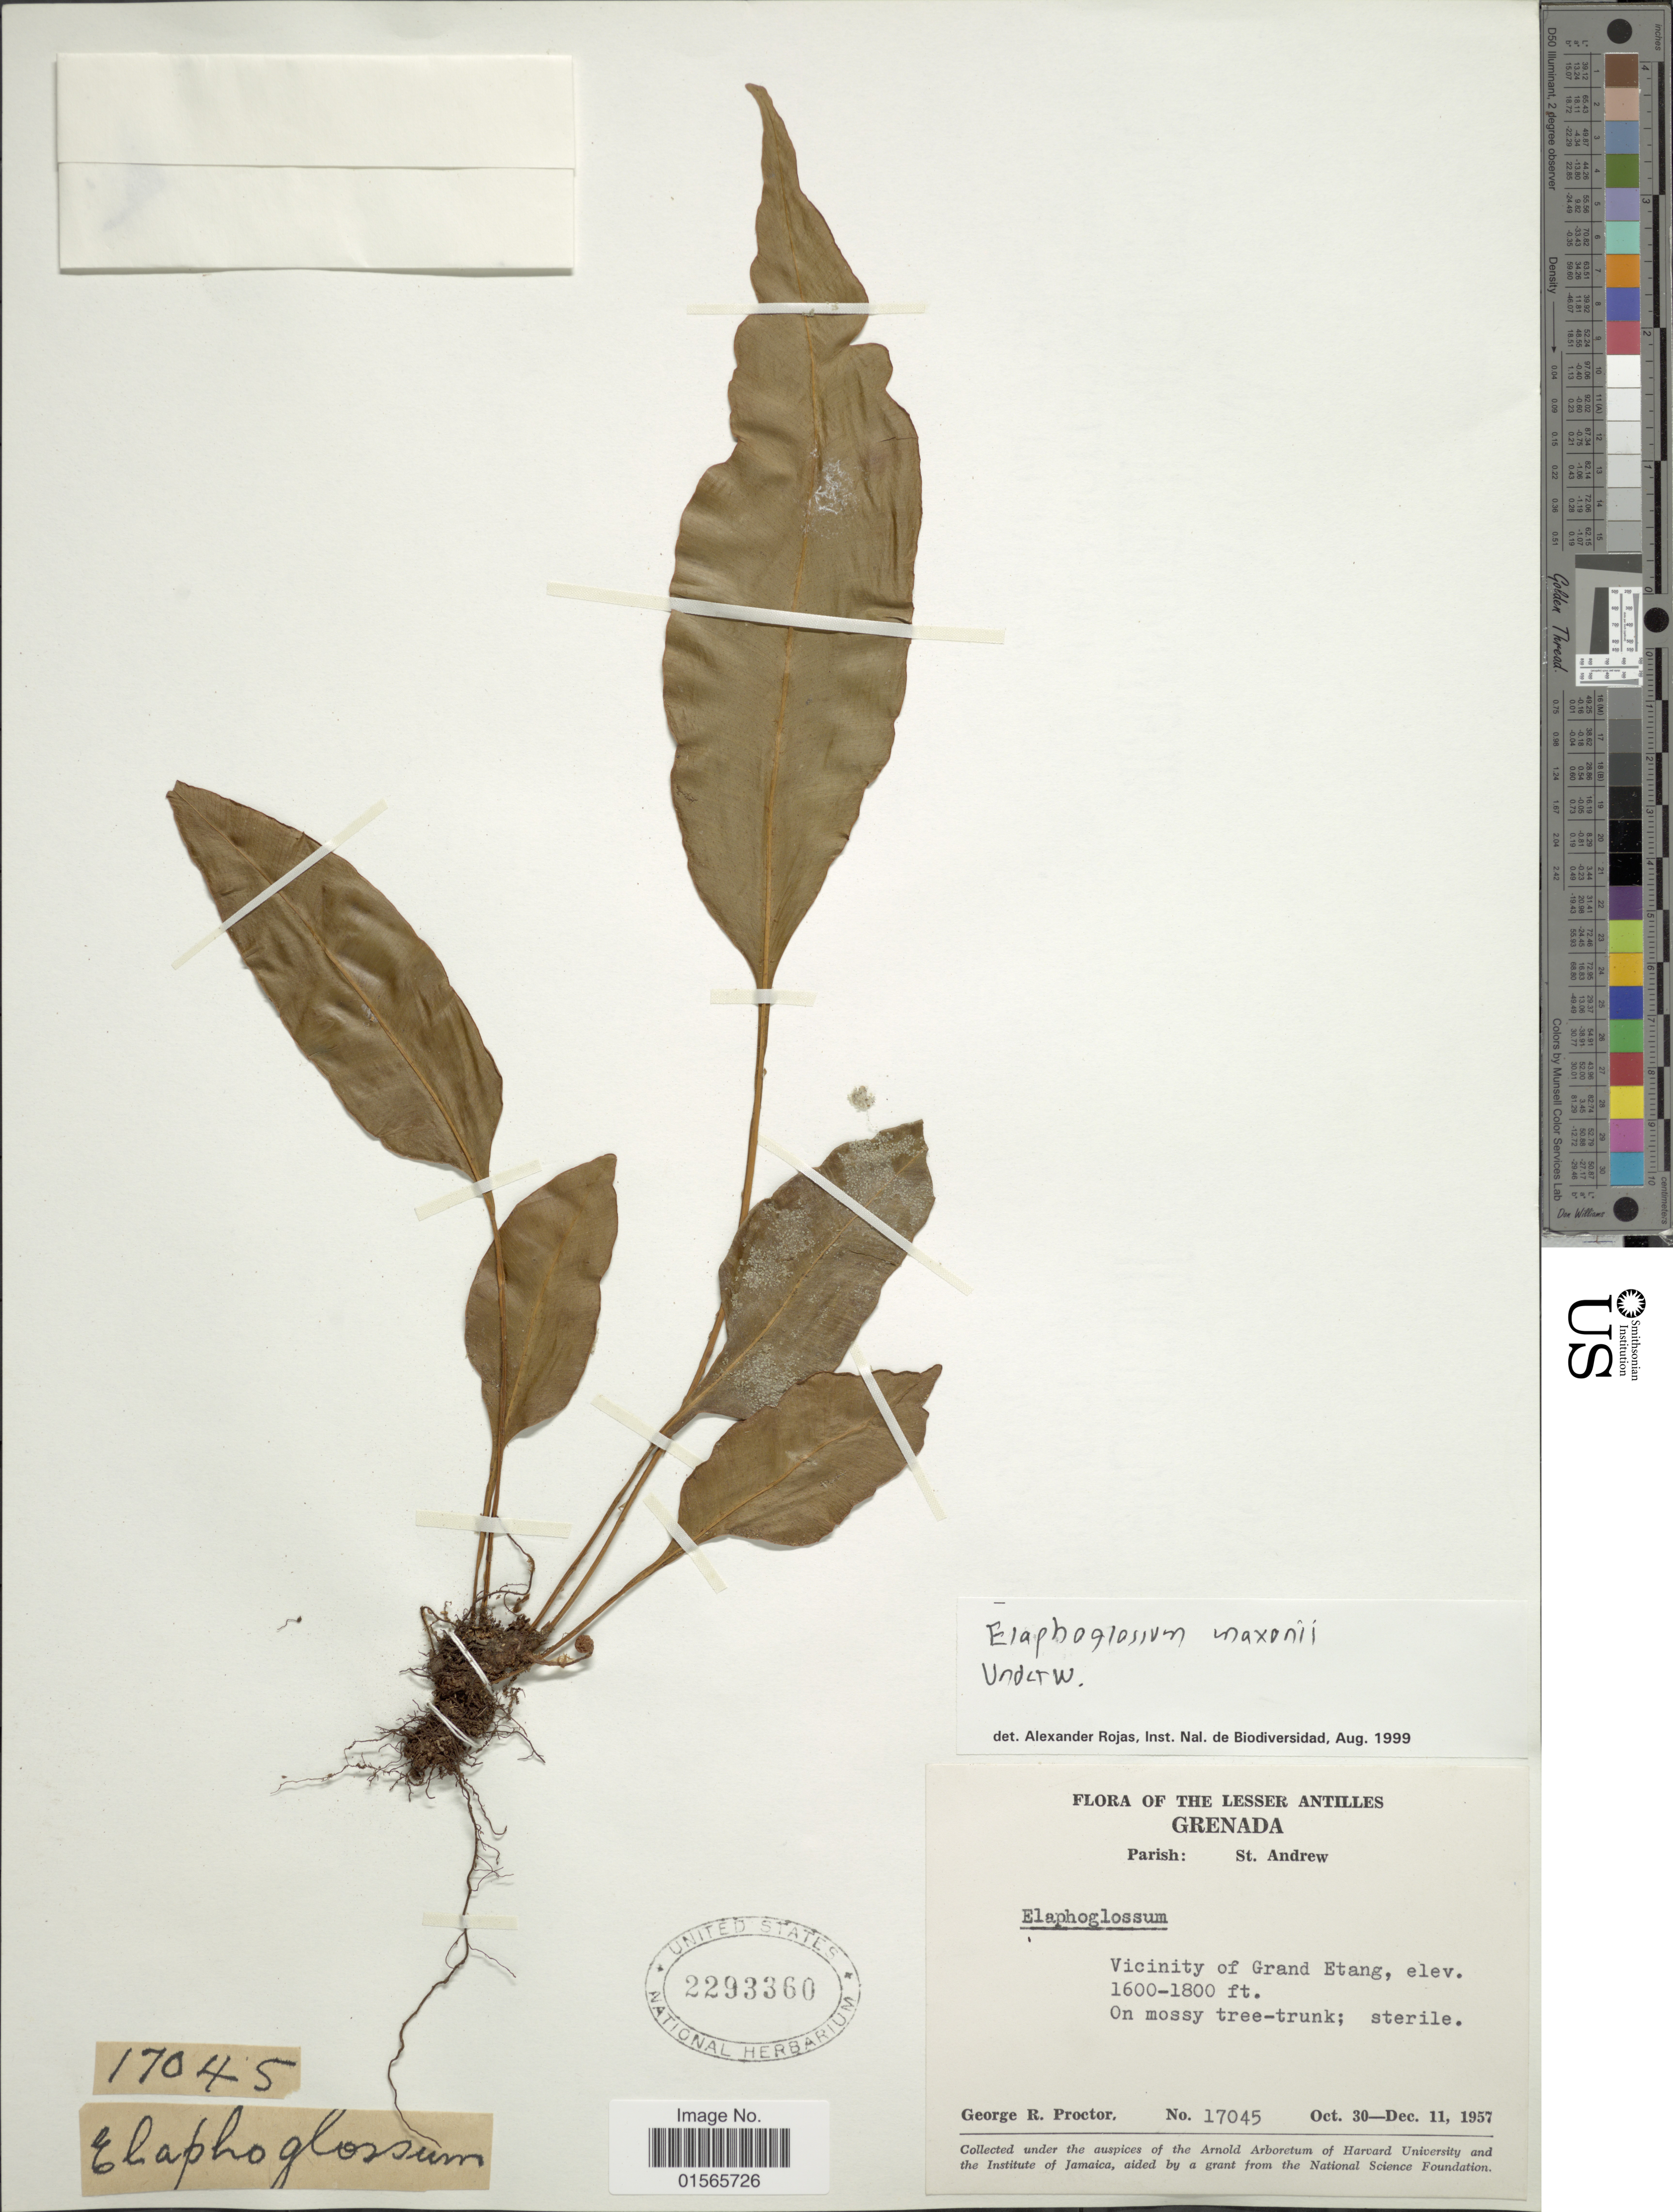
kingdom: Plantae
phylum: Tracheophyta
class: Polypodiopsida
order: Polypodiales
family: Dryopteridaceae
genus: Elaphoglossum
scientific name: Elaphoglossum maxonii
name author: Underw. ex C.V. Morton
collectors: G. R. Proctor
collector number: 17045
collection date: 1957-10-30/1957-12-11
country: Grenada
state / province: Saint Andrew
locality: The Lesser Antilles, Parish: St Andrew, Vicinity of Grand Etang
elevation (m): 488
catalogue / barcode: US 2293360